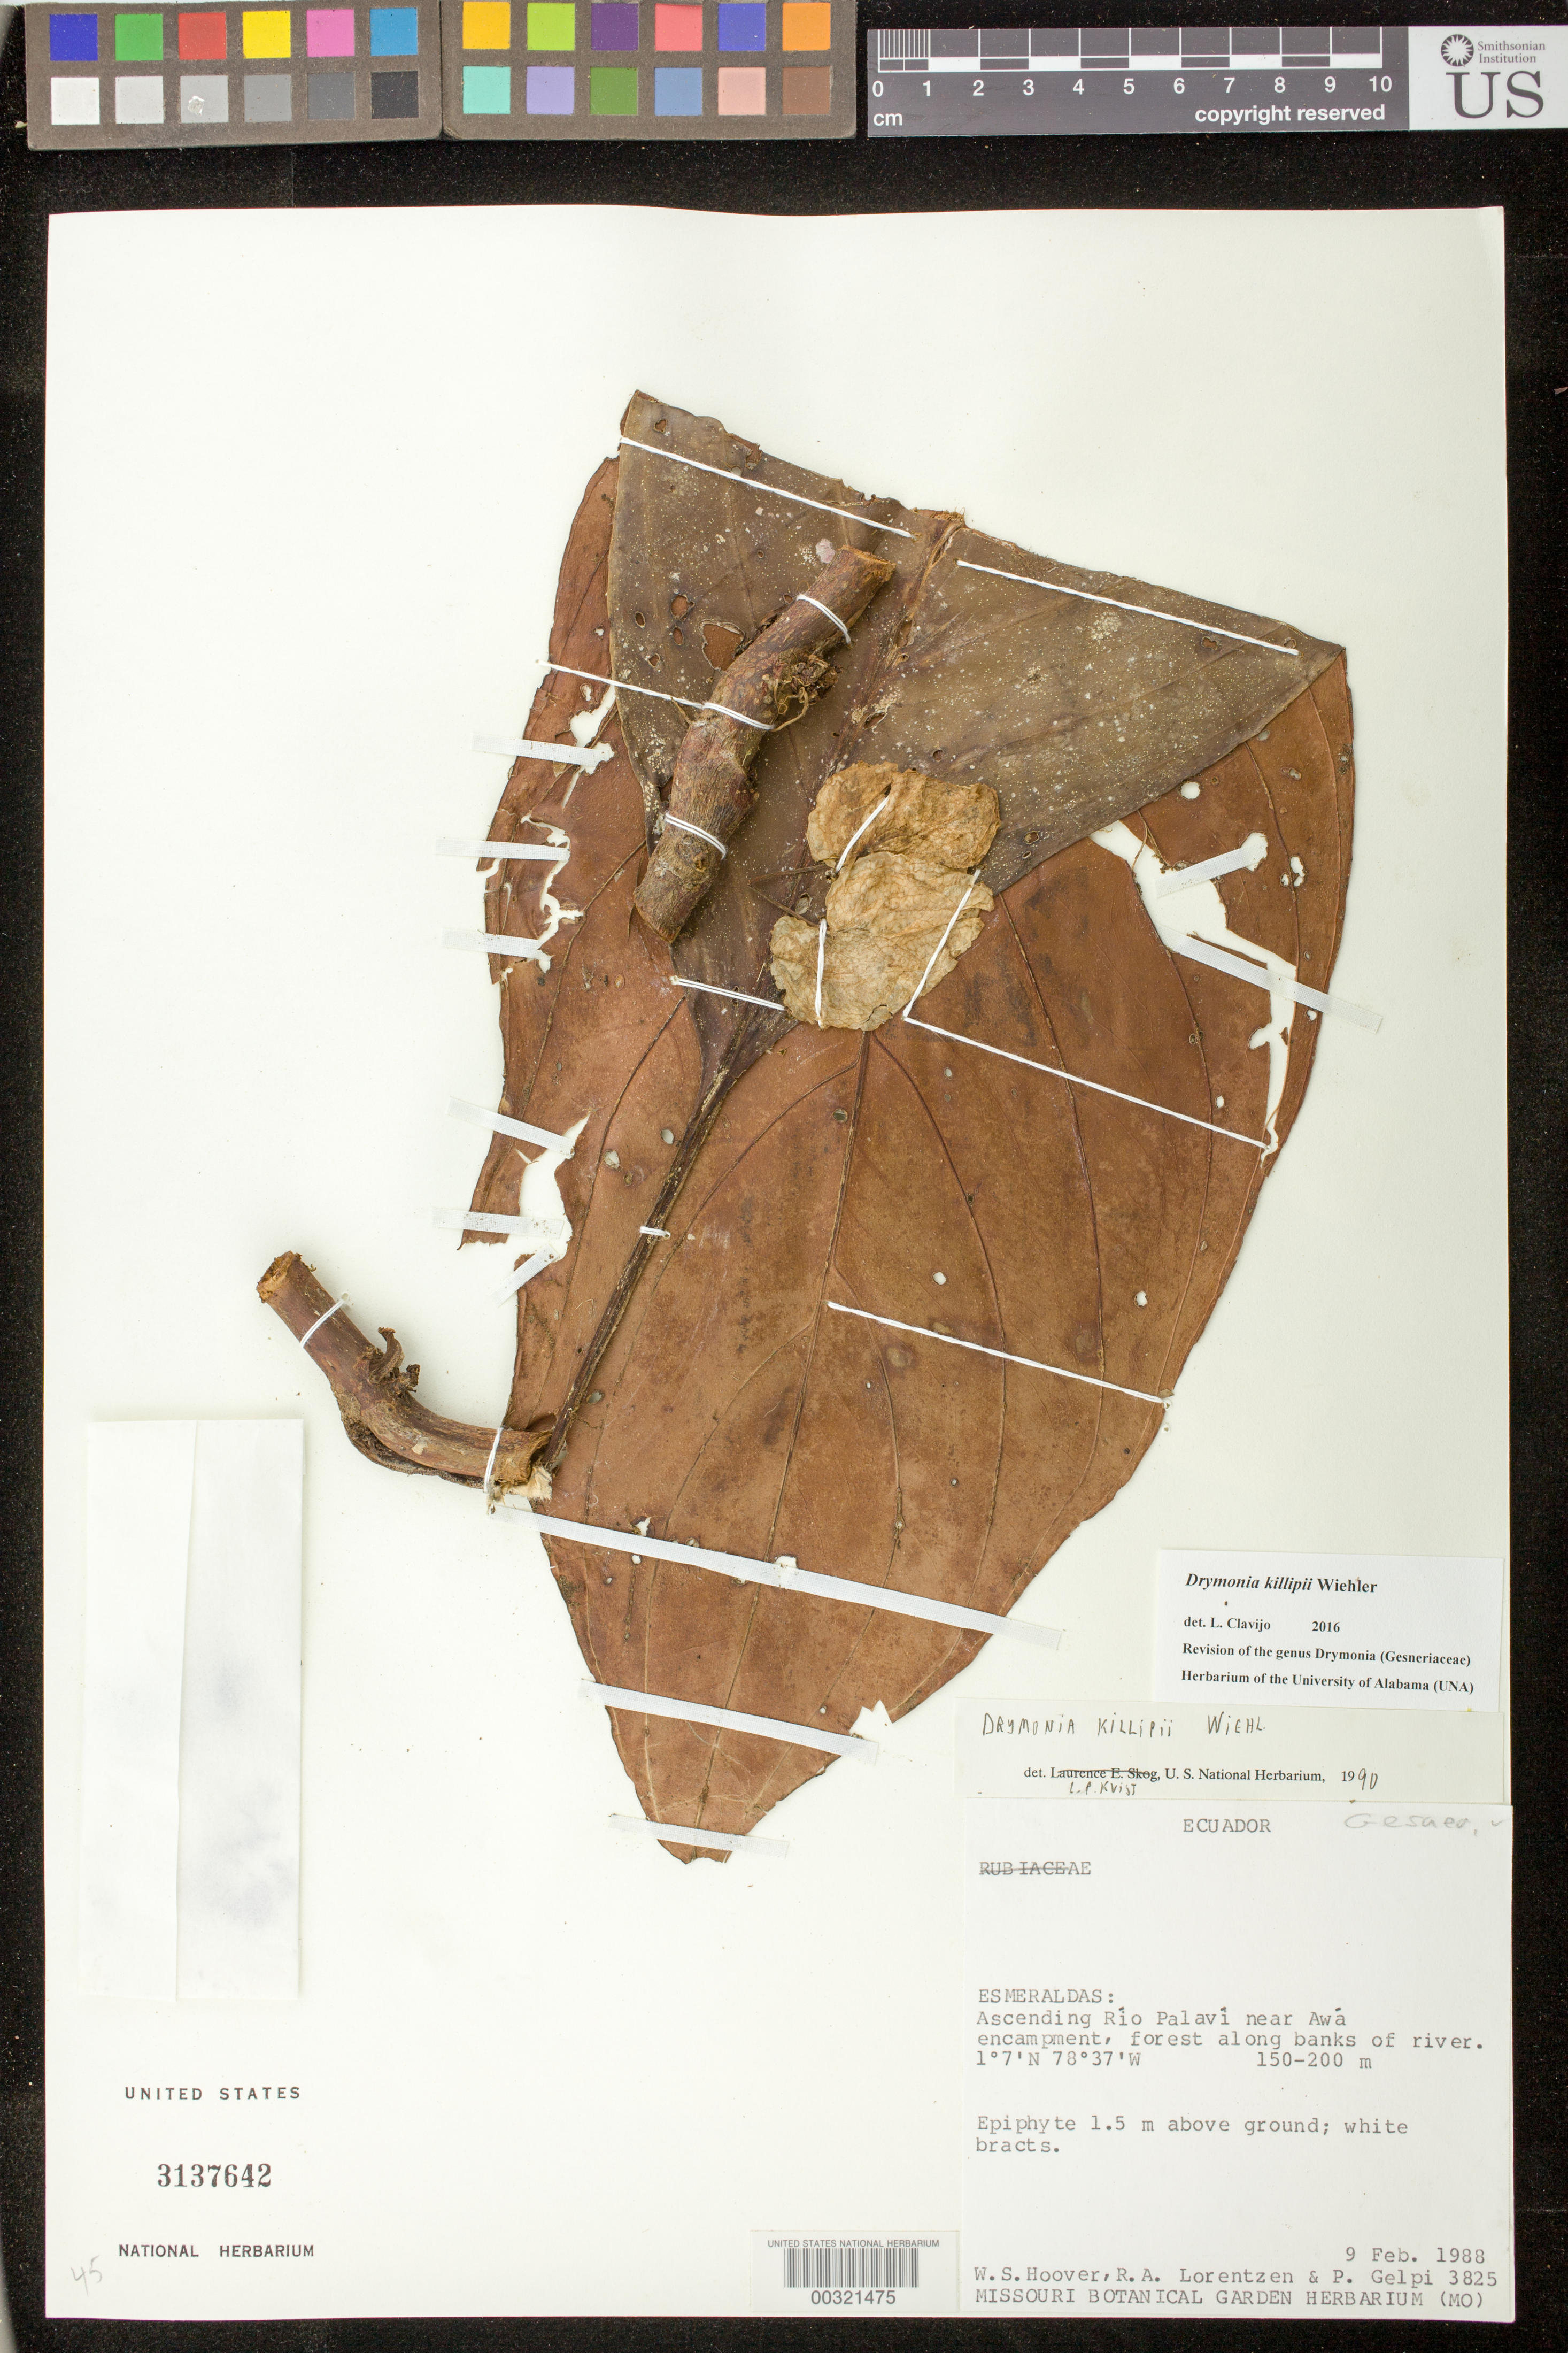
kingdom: Plantae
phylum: Tracheophyta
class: Magnoliopsida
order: Lamiales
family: Gesneriaceae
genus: Drymonia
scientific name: Drymonia killipii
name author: Wiehler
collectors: W. S. Hoover, R. Lorentzen & P. Gelpi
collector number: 3825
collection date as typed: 09 Feb 1988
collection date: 1988-02-09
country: Ecuador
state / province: Esmeraldas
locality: Ascending Rio Palavi near Awa encampment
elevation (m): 150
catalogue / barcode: US 3137642